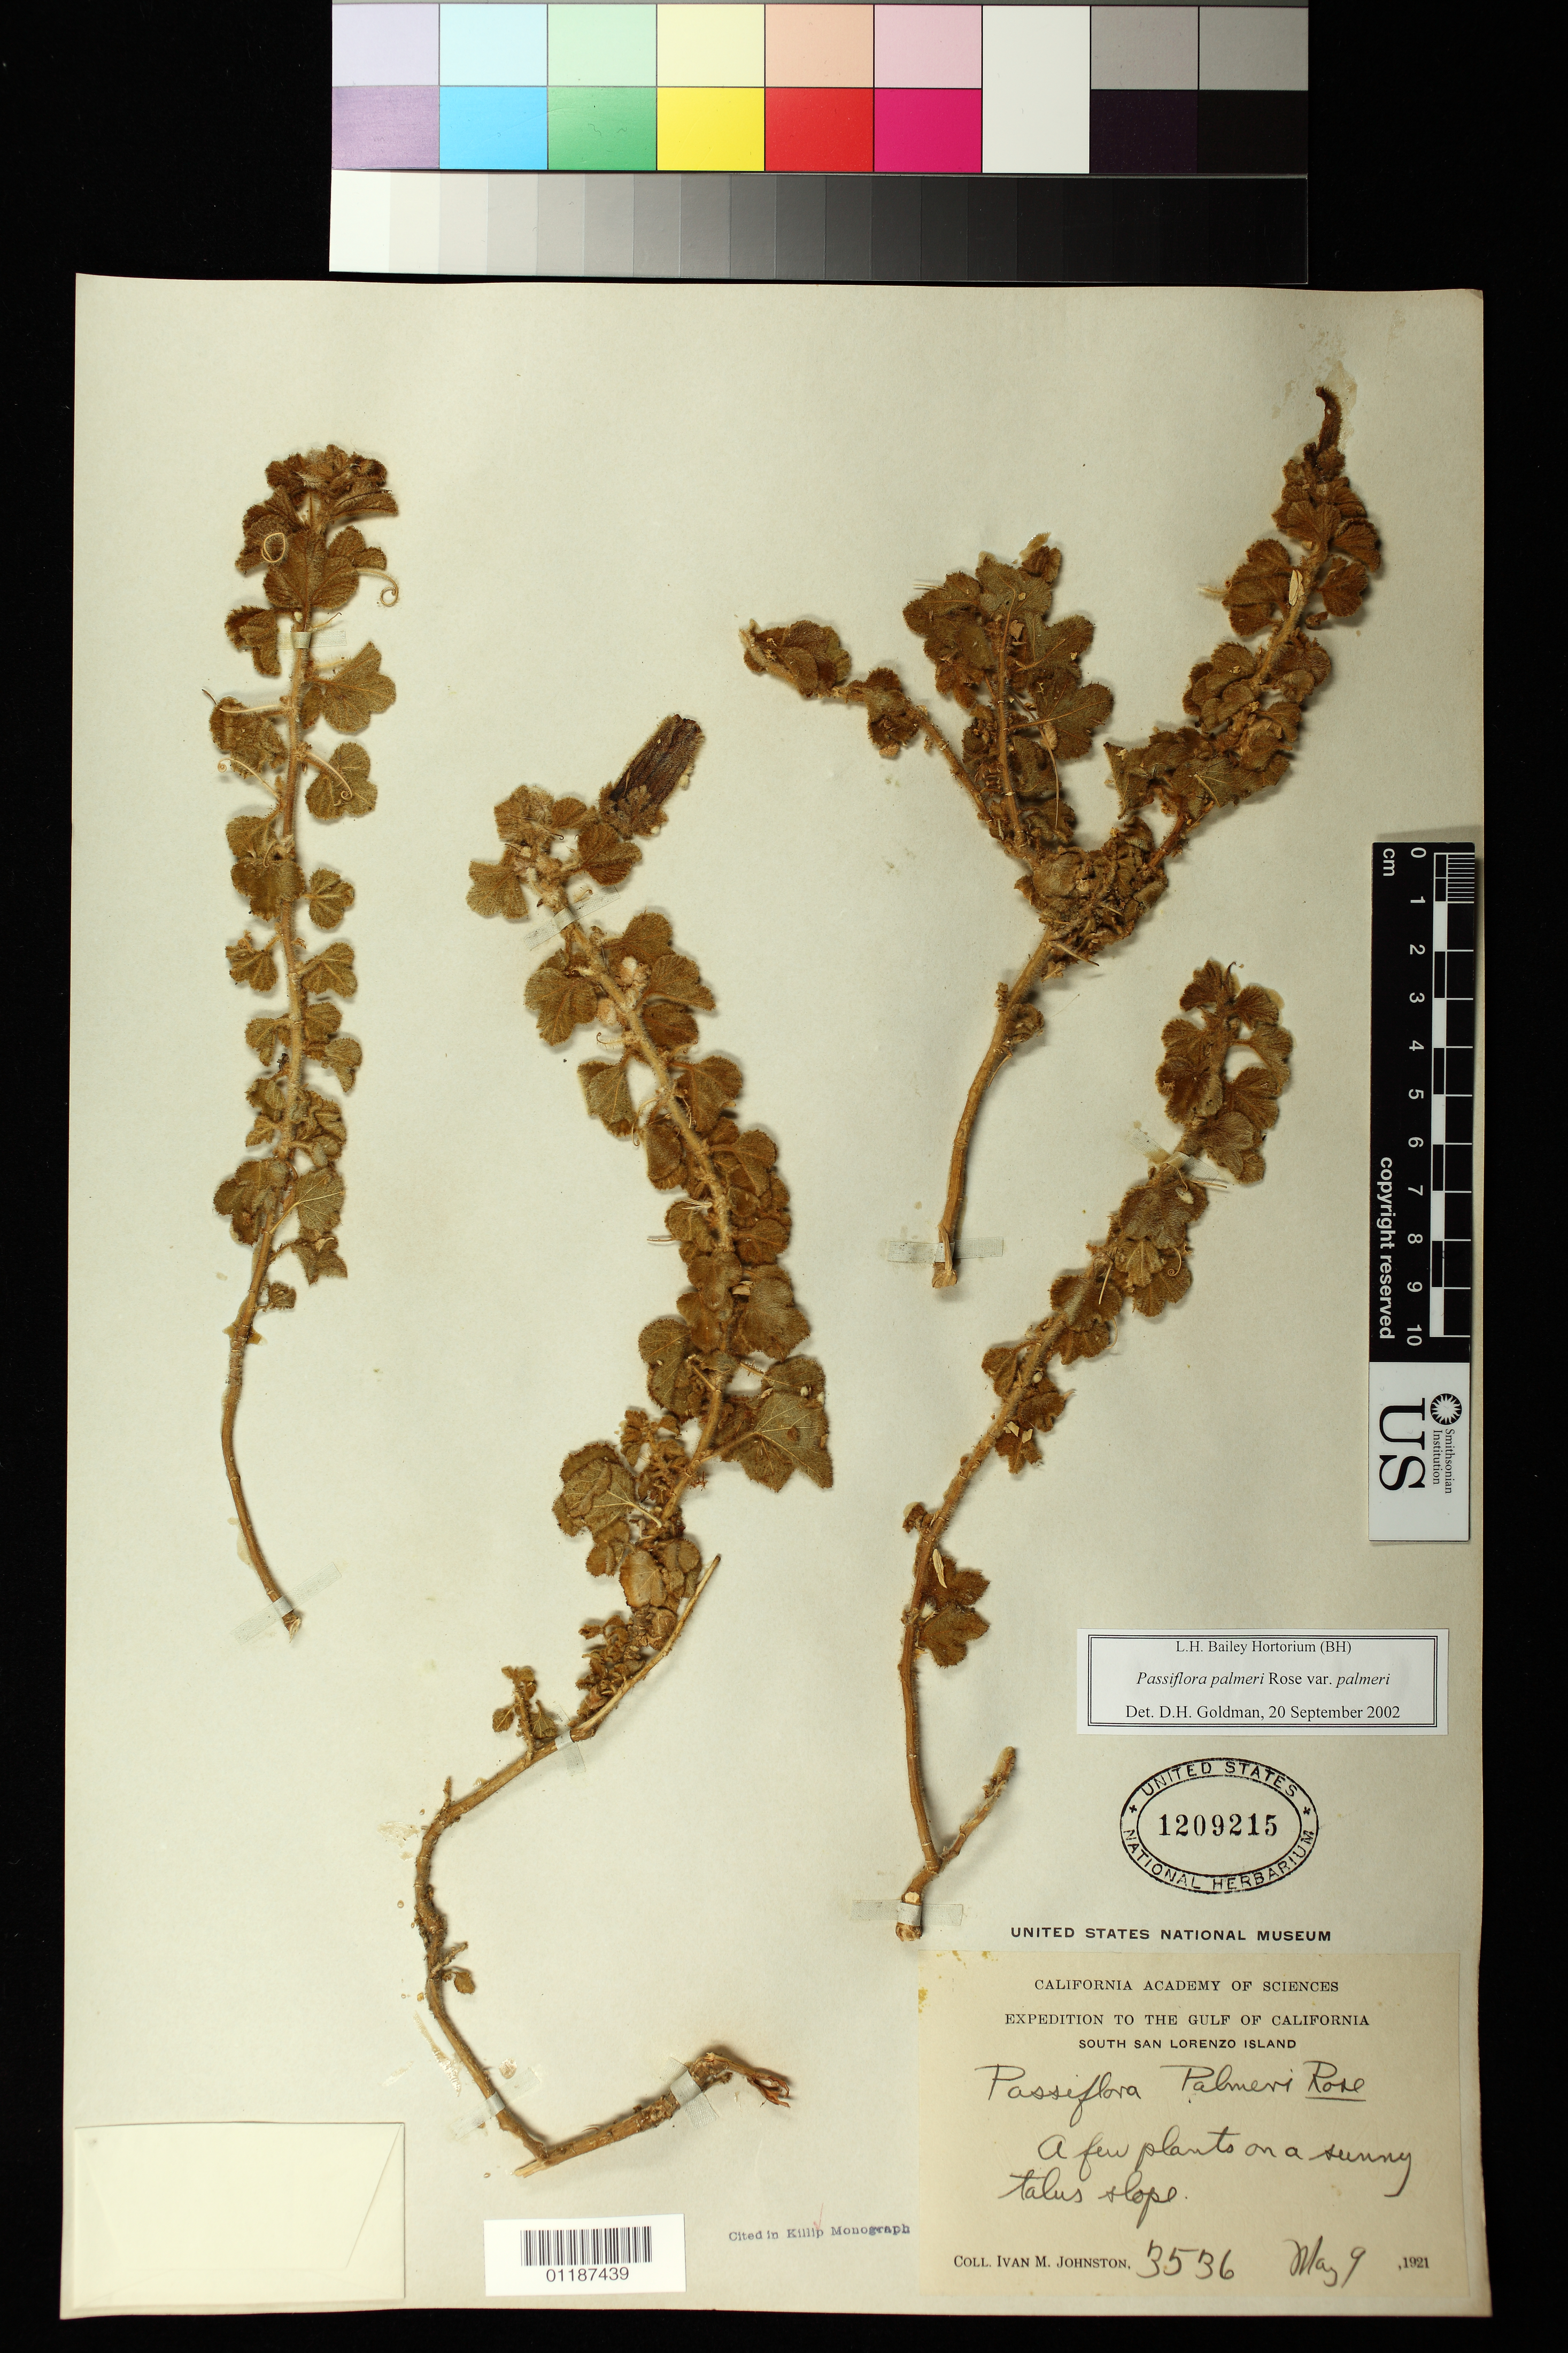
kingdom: Plantae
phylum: Tracheophyta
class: Magnoliopsida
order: Malpighiales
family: Passifloraceae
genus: Passiflora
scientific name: Passiflora palmeri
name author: Rose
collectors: I.M. Johnston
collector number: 3536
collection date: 1921-05-09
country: Mexico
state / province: Baja California Norte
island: San Lorenzo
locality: South San Lorenzo Island.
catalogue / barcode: US 1209215